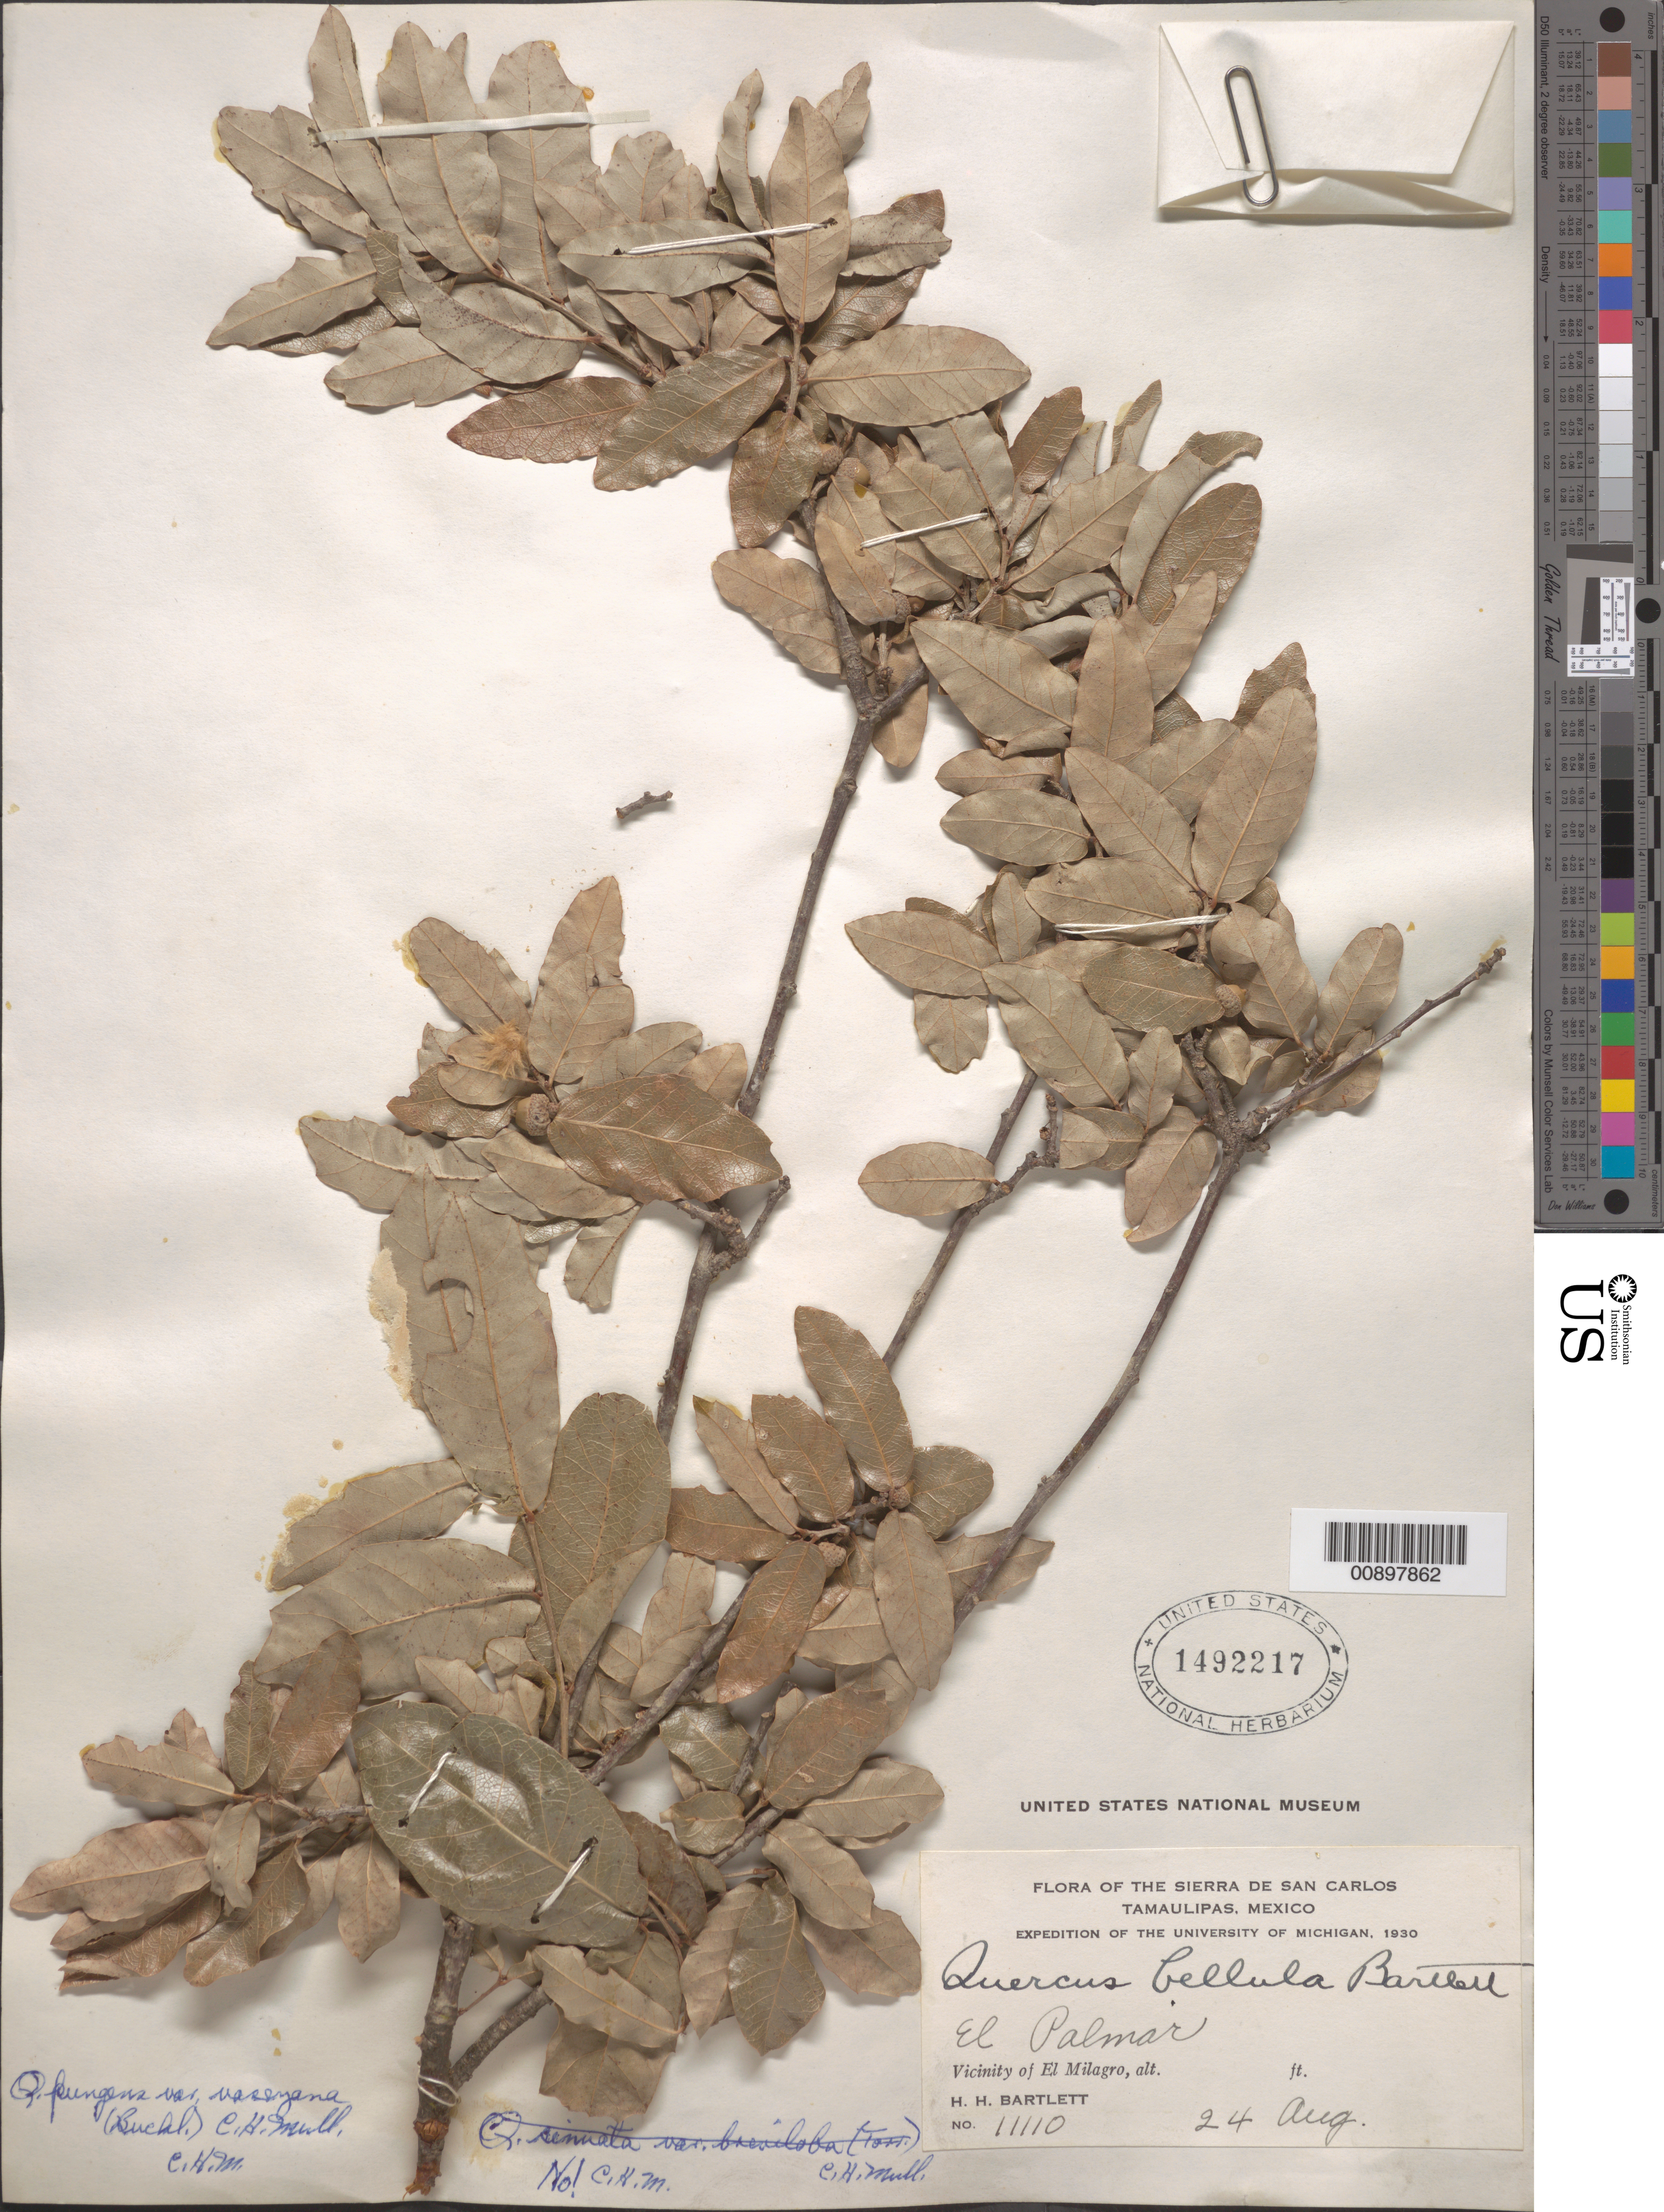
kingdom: Plantae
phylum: Tracheophyta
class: Magnoliopsida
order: Fagales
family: Fagaceae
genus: Quercus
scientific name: Quercus pungens var. vaseyana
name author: Liebm.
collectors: H. H. Bartlett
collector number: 11110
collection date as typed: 24 Aug 1930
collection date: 1930-08-24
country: Mexico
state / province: Tamaulipas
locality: El Palmar. Vicinity of El Milagro. Sierra de San Carlos, Tamaulipas.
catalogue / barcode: US 1492217